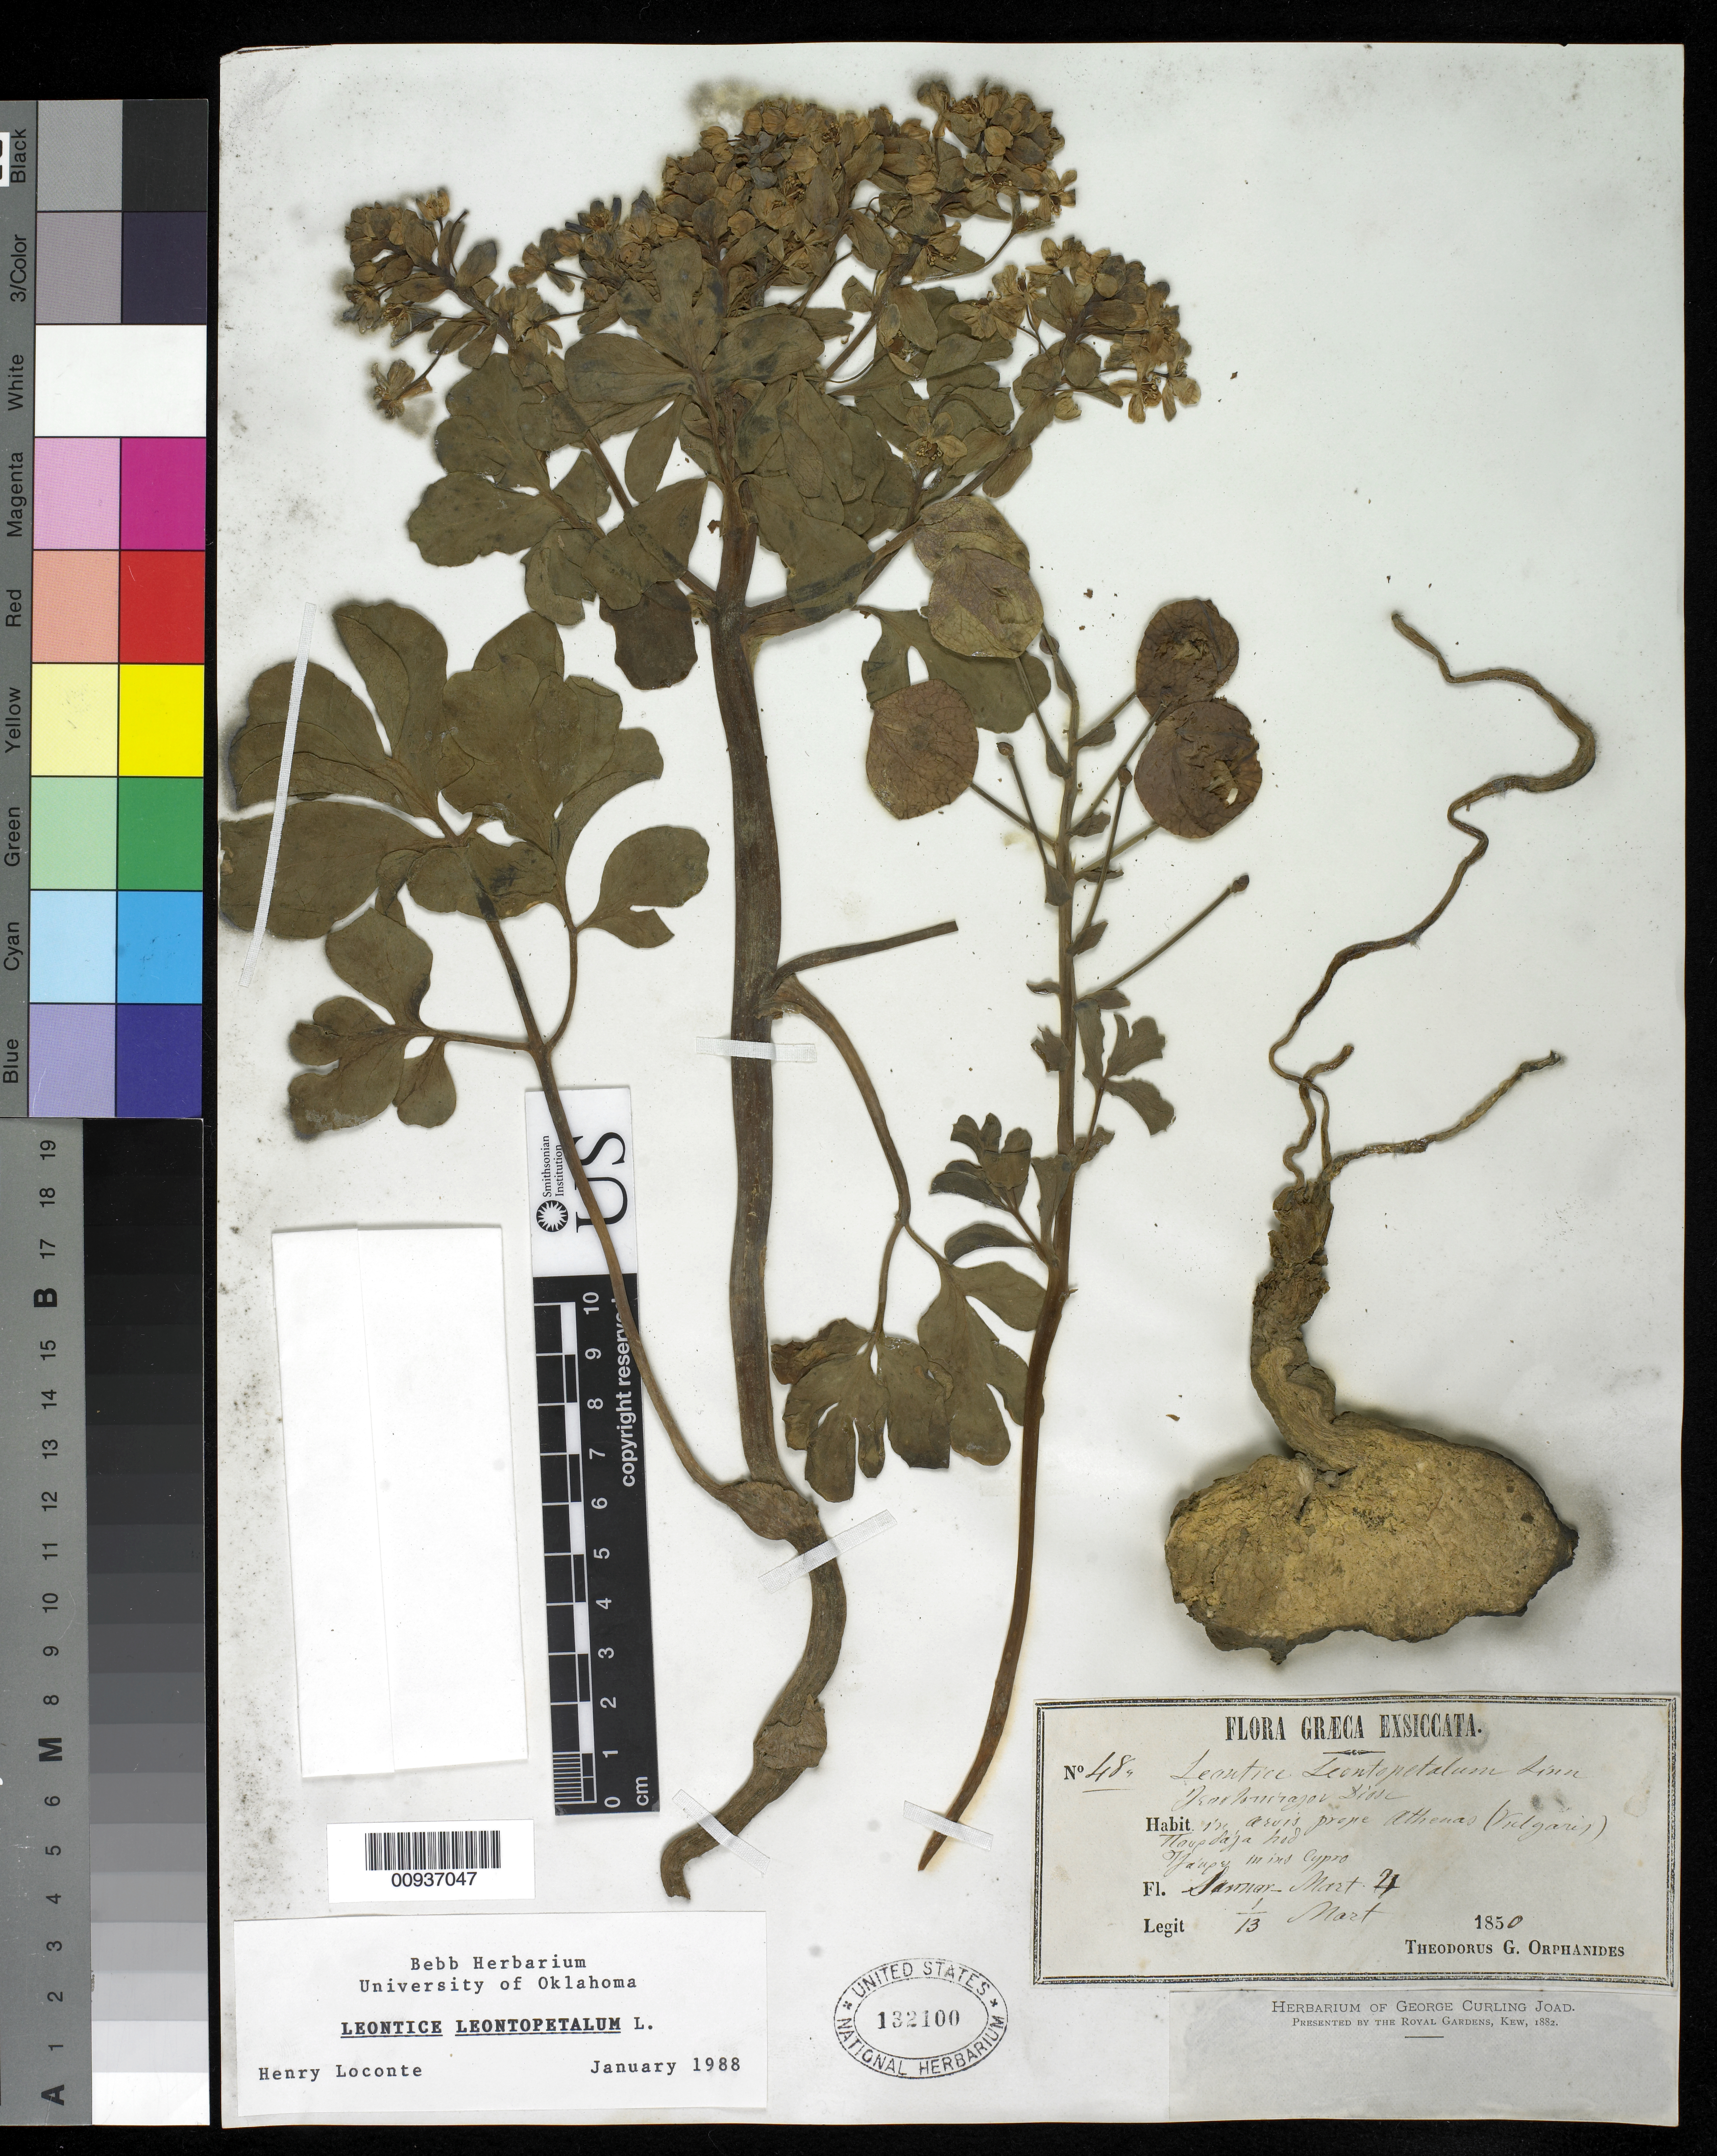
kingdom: Plantae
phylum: Tracheophyta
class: Magnoliopsida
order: Ranunculales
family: Berberidaceae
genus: Leontice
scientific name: Leontice leontopetalum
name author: L.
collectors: T. G. Orphanides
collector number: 48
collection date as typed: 1850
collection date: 1850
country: Greece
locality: Athens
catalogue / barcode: US 132100